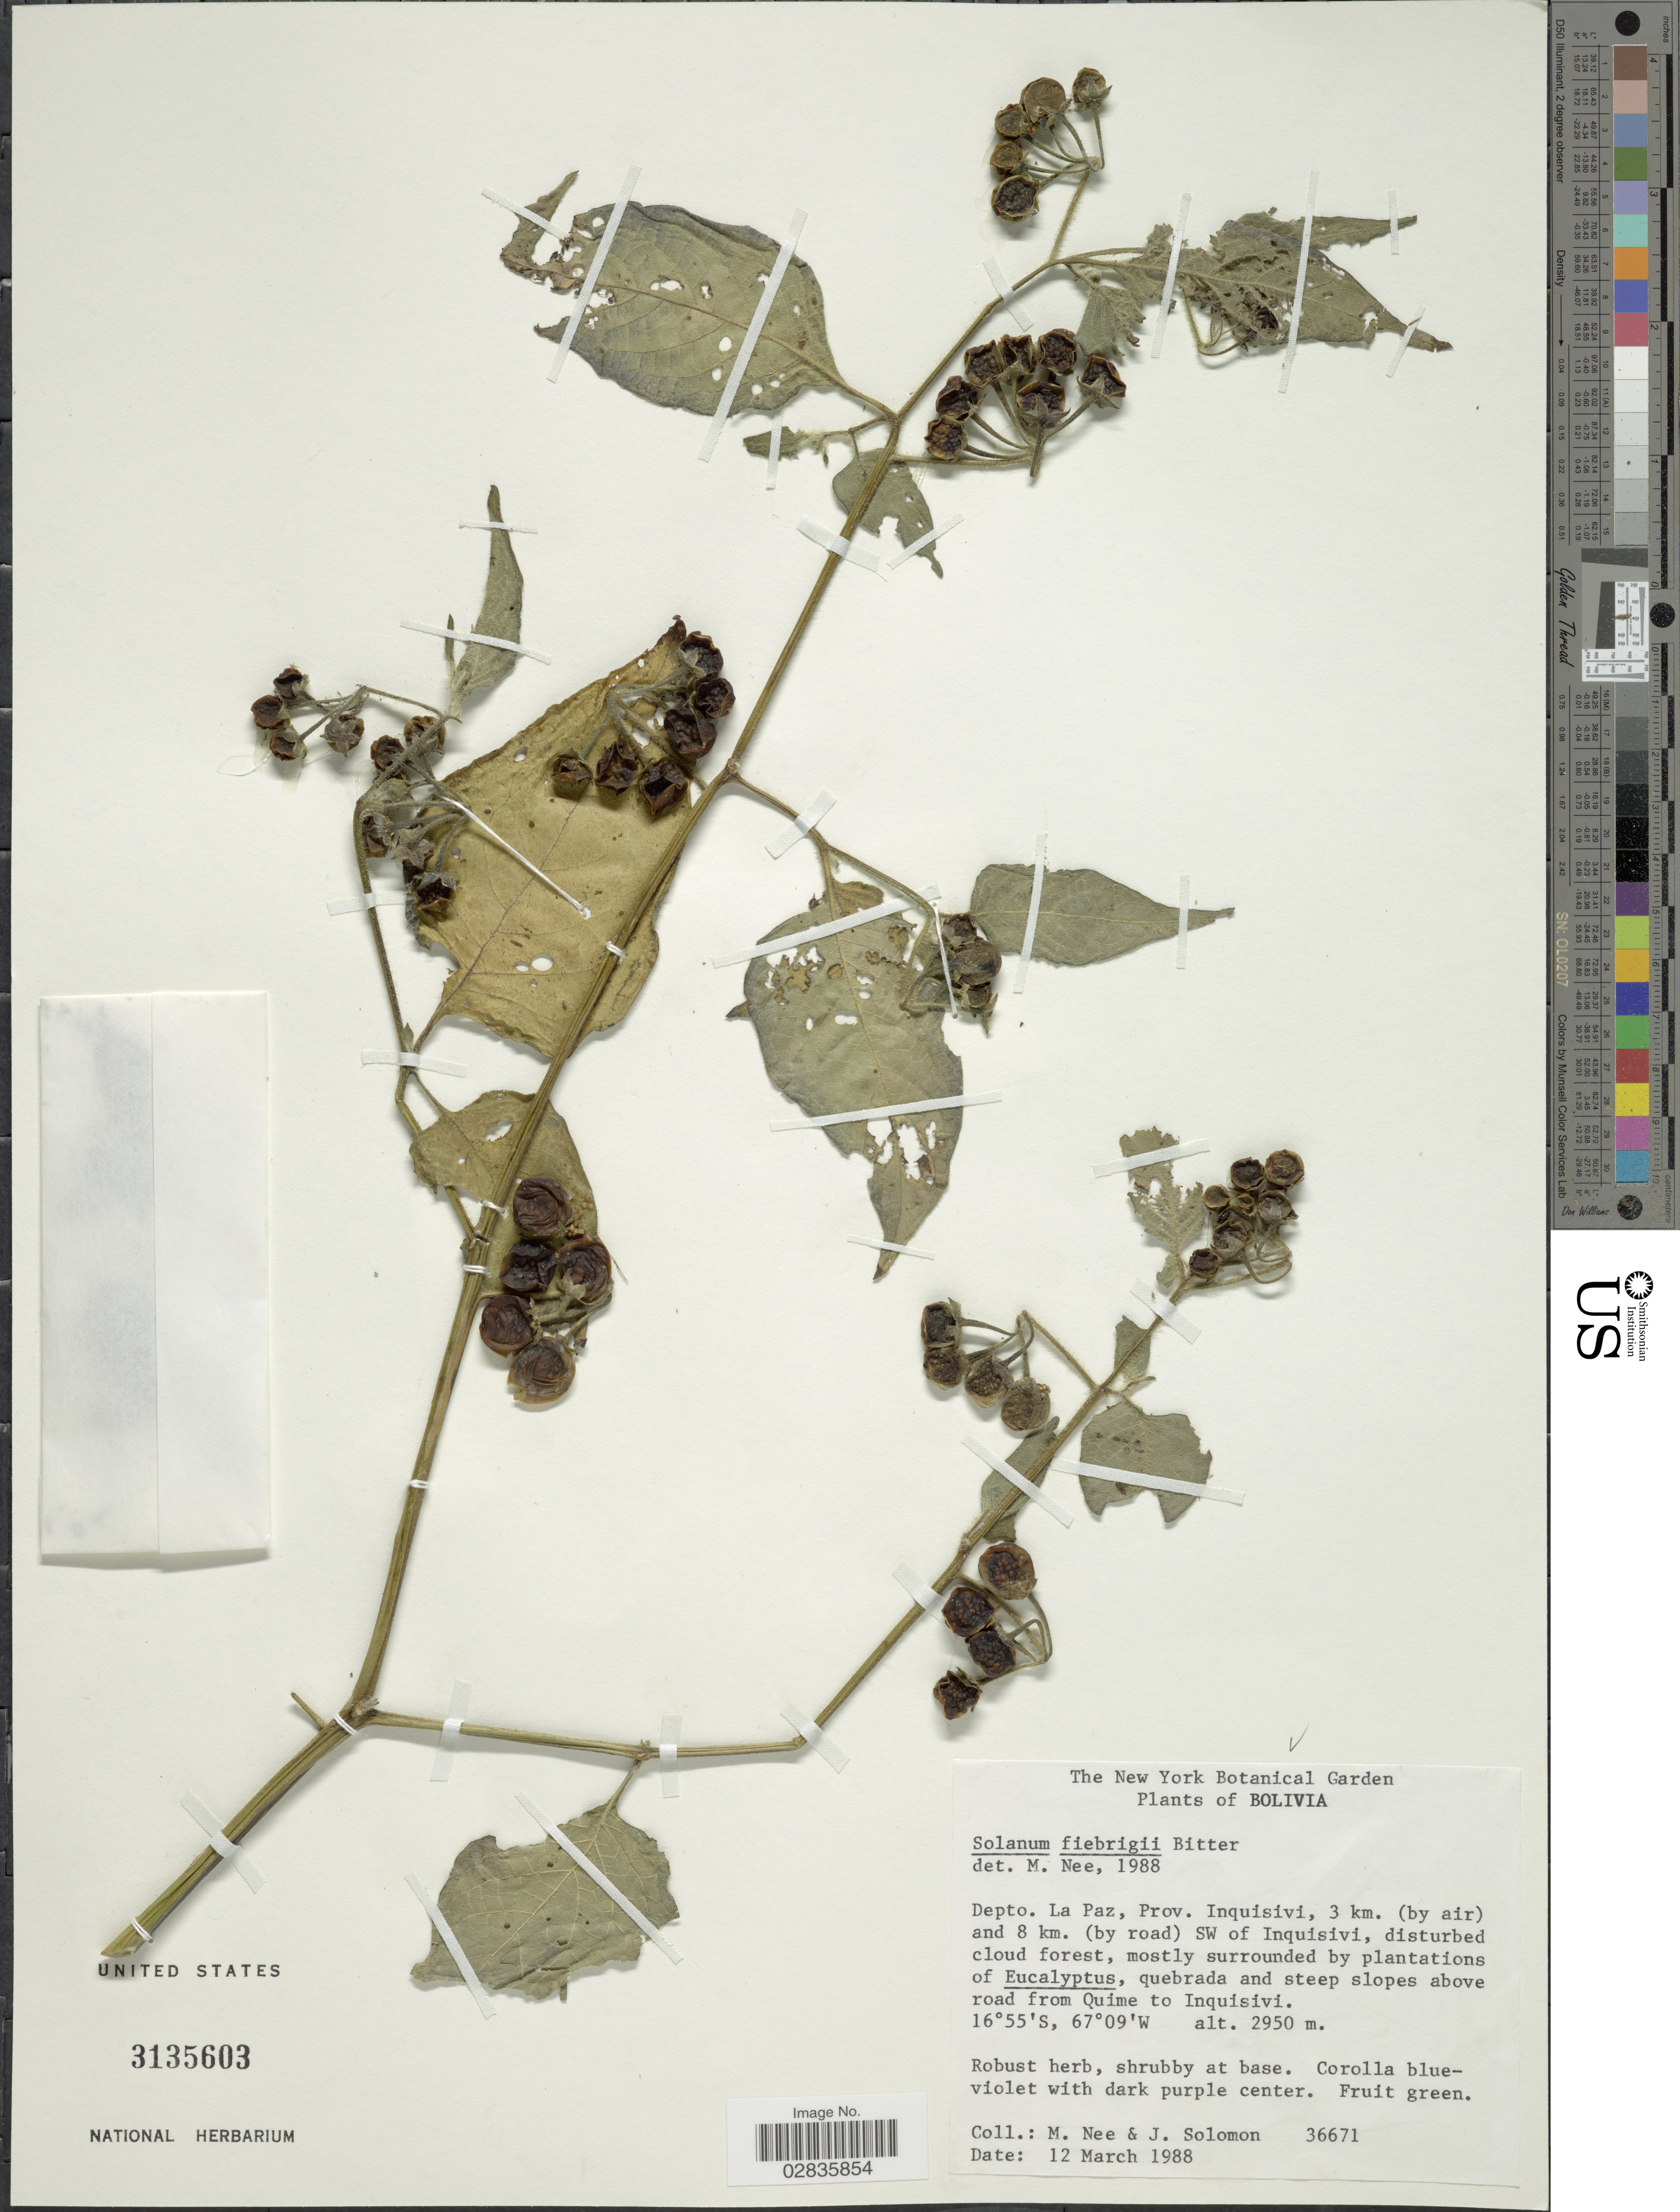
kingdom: Plantae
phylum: Tracheophyta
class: Magnoliopsida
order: Solanales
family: Solanaceae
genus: Solanum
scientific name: Solanum fiebrigii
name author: Bitter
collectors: M. Nee & J. Solomon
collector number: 36671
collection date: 1988-03-12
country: Bolivia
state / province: La Paz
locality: Depto. La Paz, Prov. Inquisivi, 3 km. (by air) and 8 km. (by road) SW of Inquisivi. Mostly surrounded by plantations of Eucalyptus, quebrada and steep slopes above road from Quime to Inquisivi.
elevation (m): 2950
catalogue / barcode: US 3135603